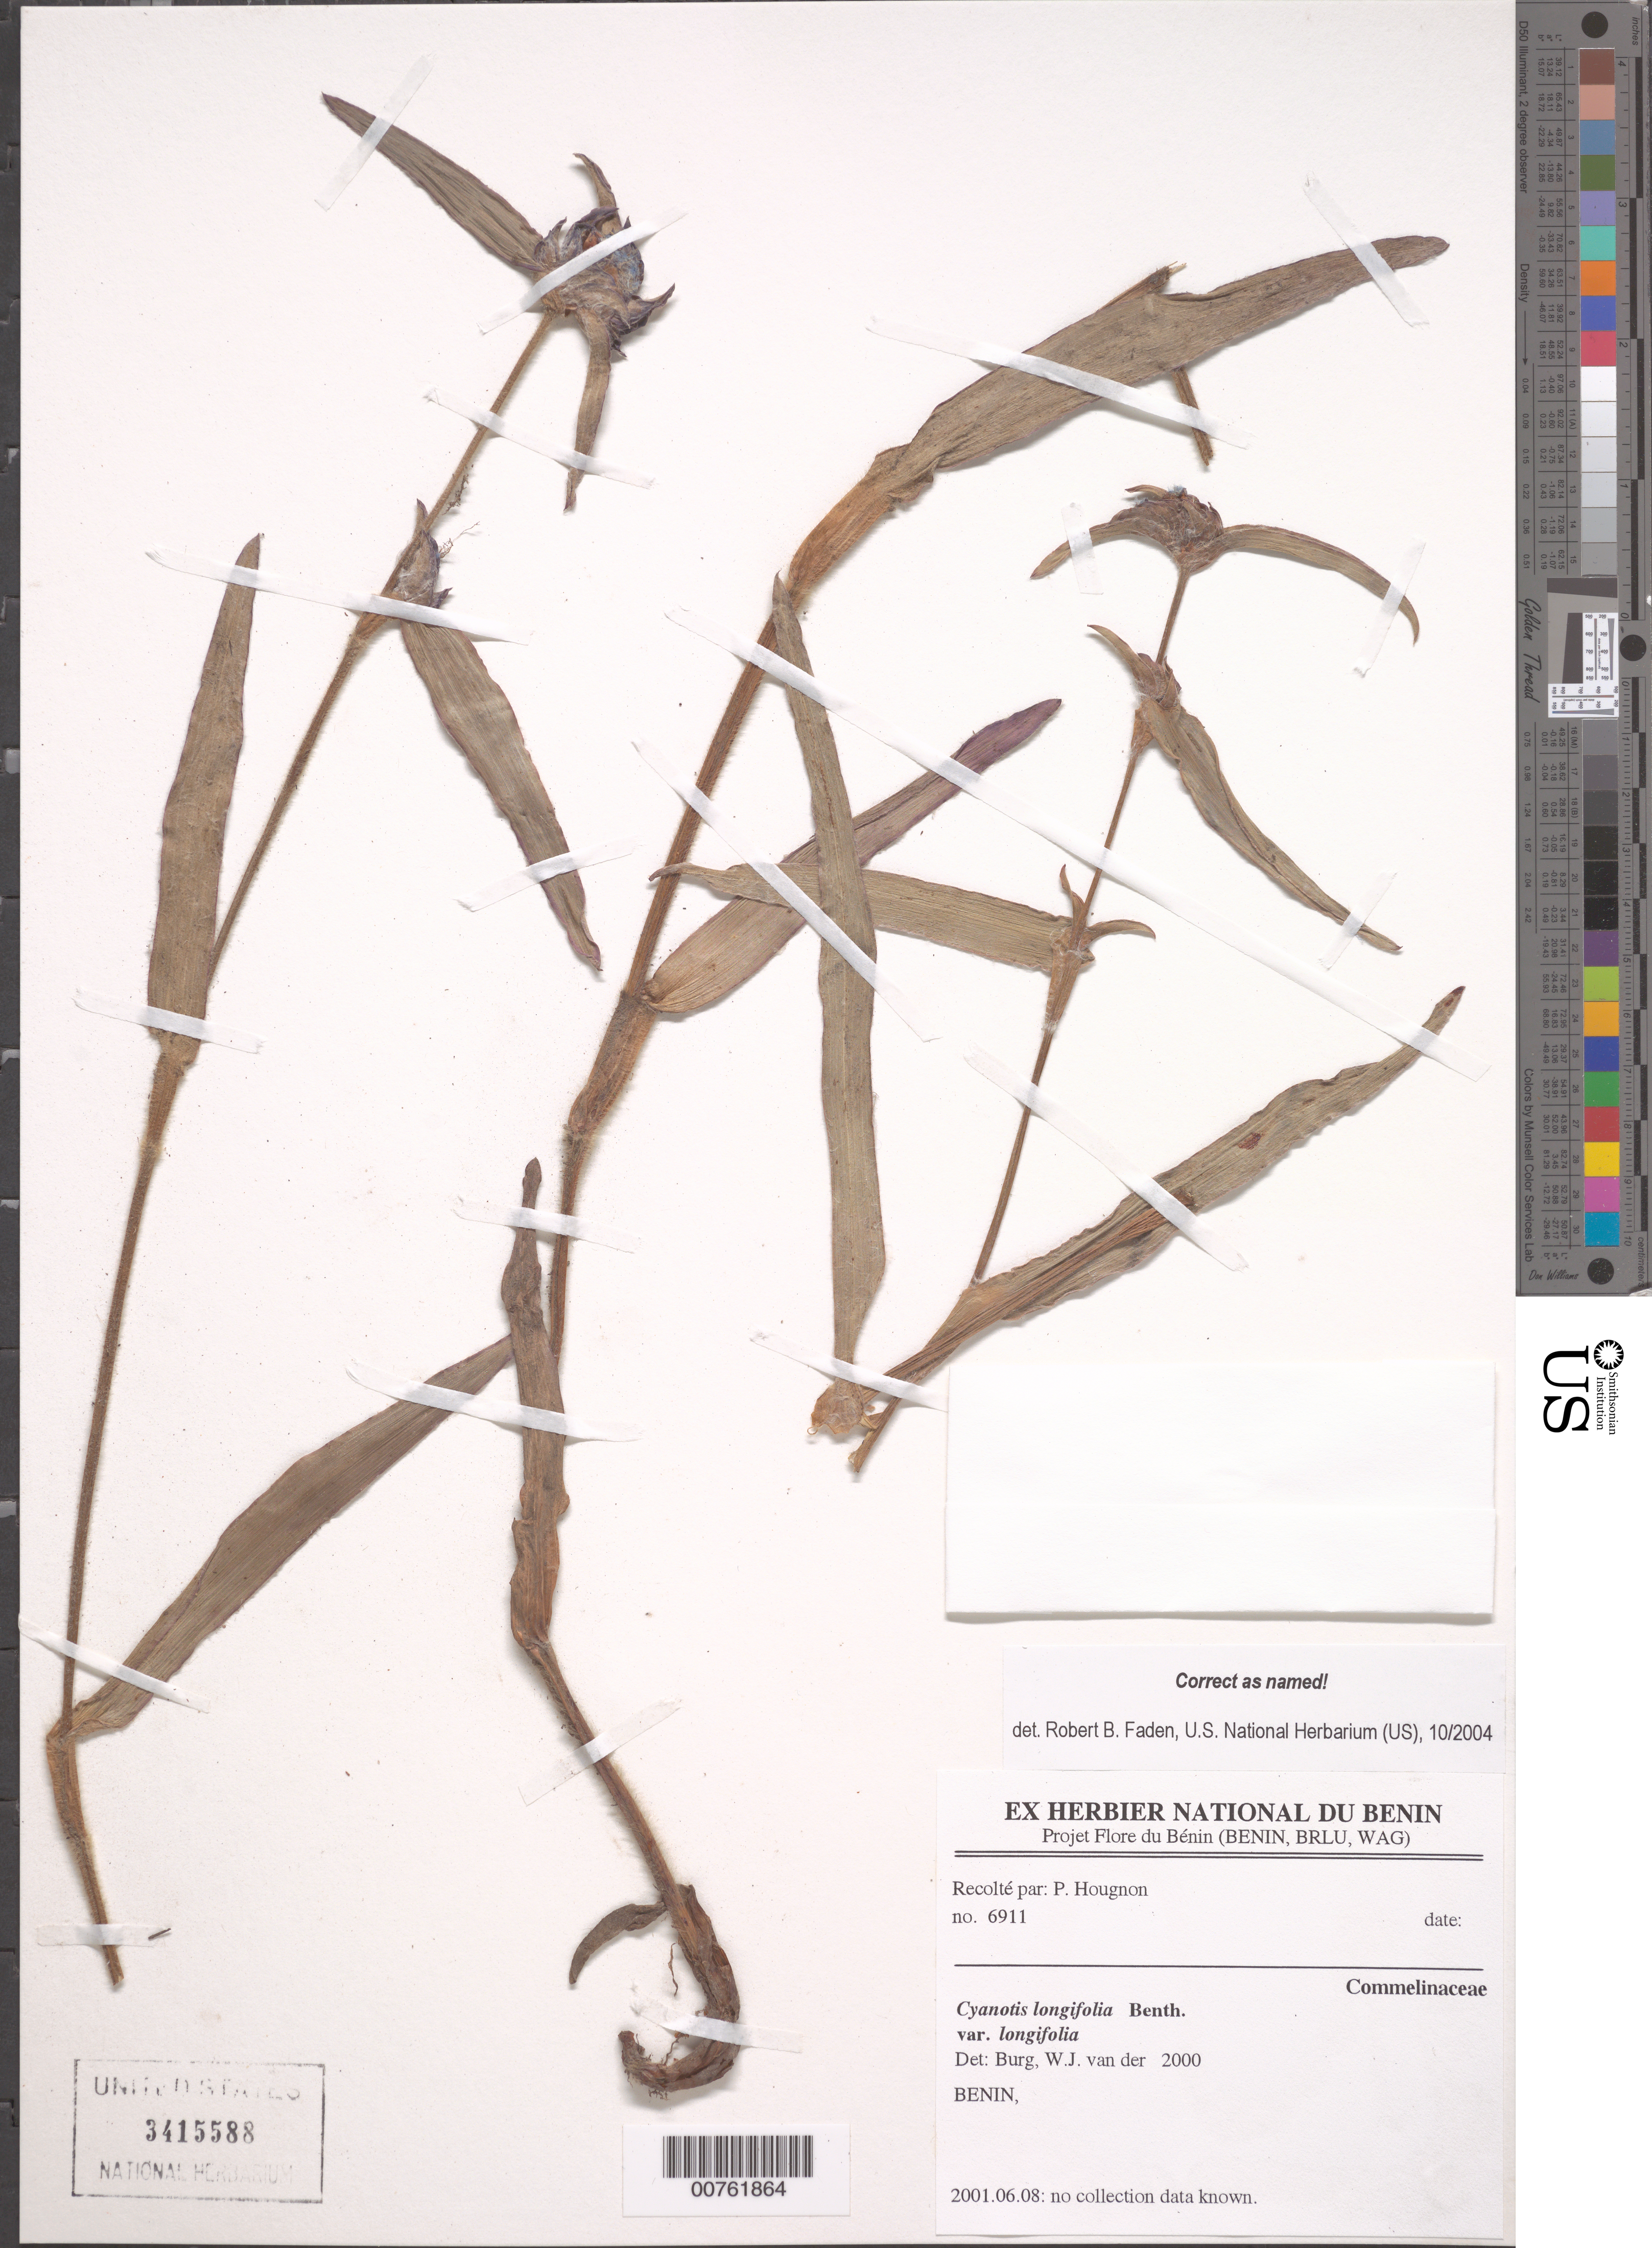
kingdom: Plantae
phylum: Tracheophyta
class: Liliopsida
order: Commelinales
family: Commelinaceae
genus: Cyanotis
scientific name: Cyanotis longifolia var. longifolia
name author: Benth.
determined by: Faden, Robert B., (US), Smithsonian Institution - National Museum of Natural History (UNITED STATES)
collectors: P. Hougnon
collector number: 6911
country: Benin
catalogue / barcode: US 3415588